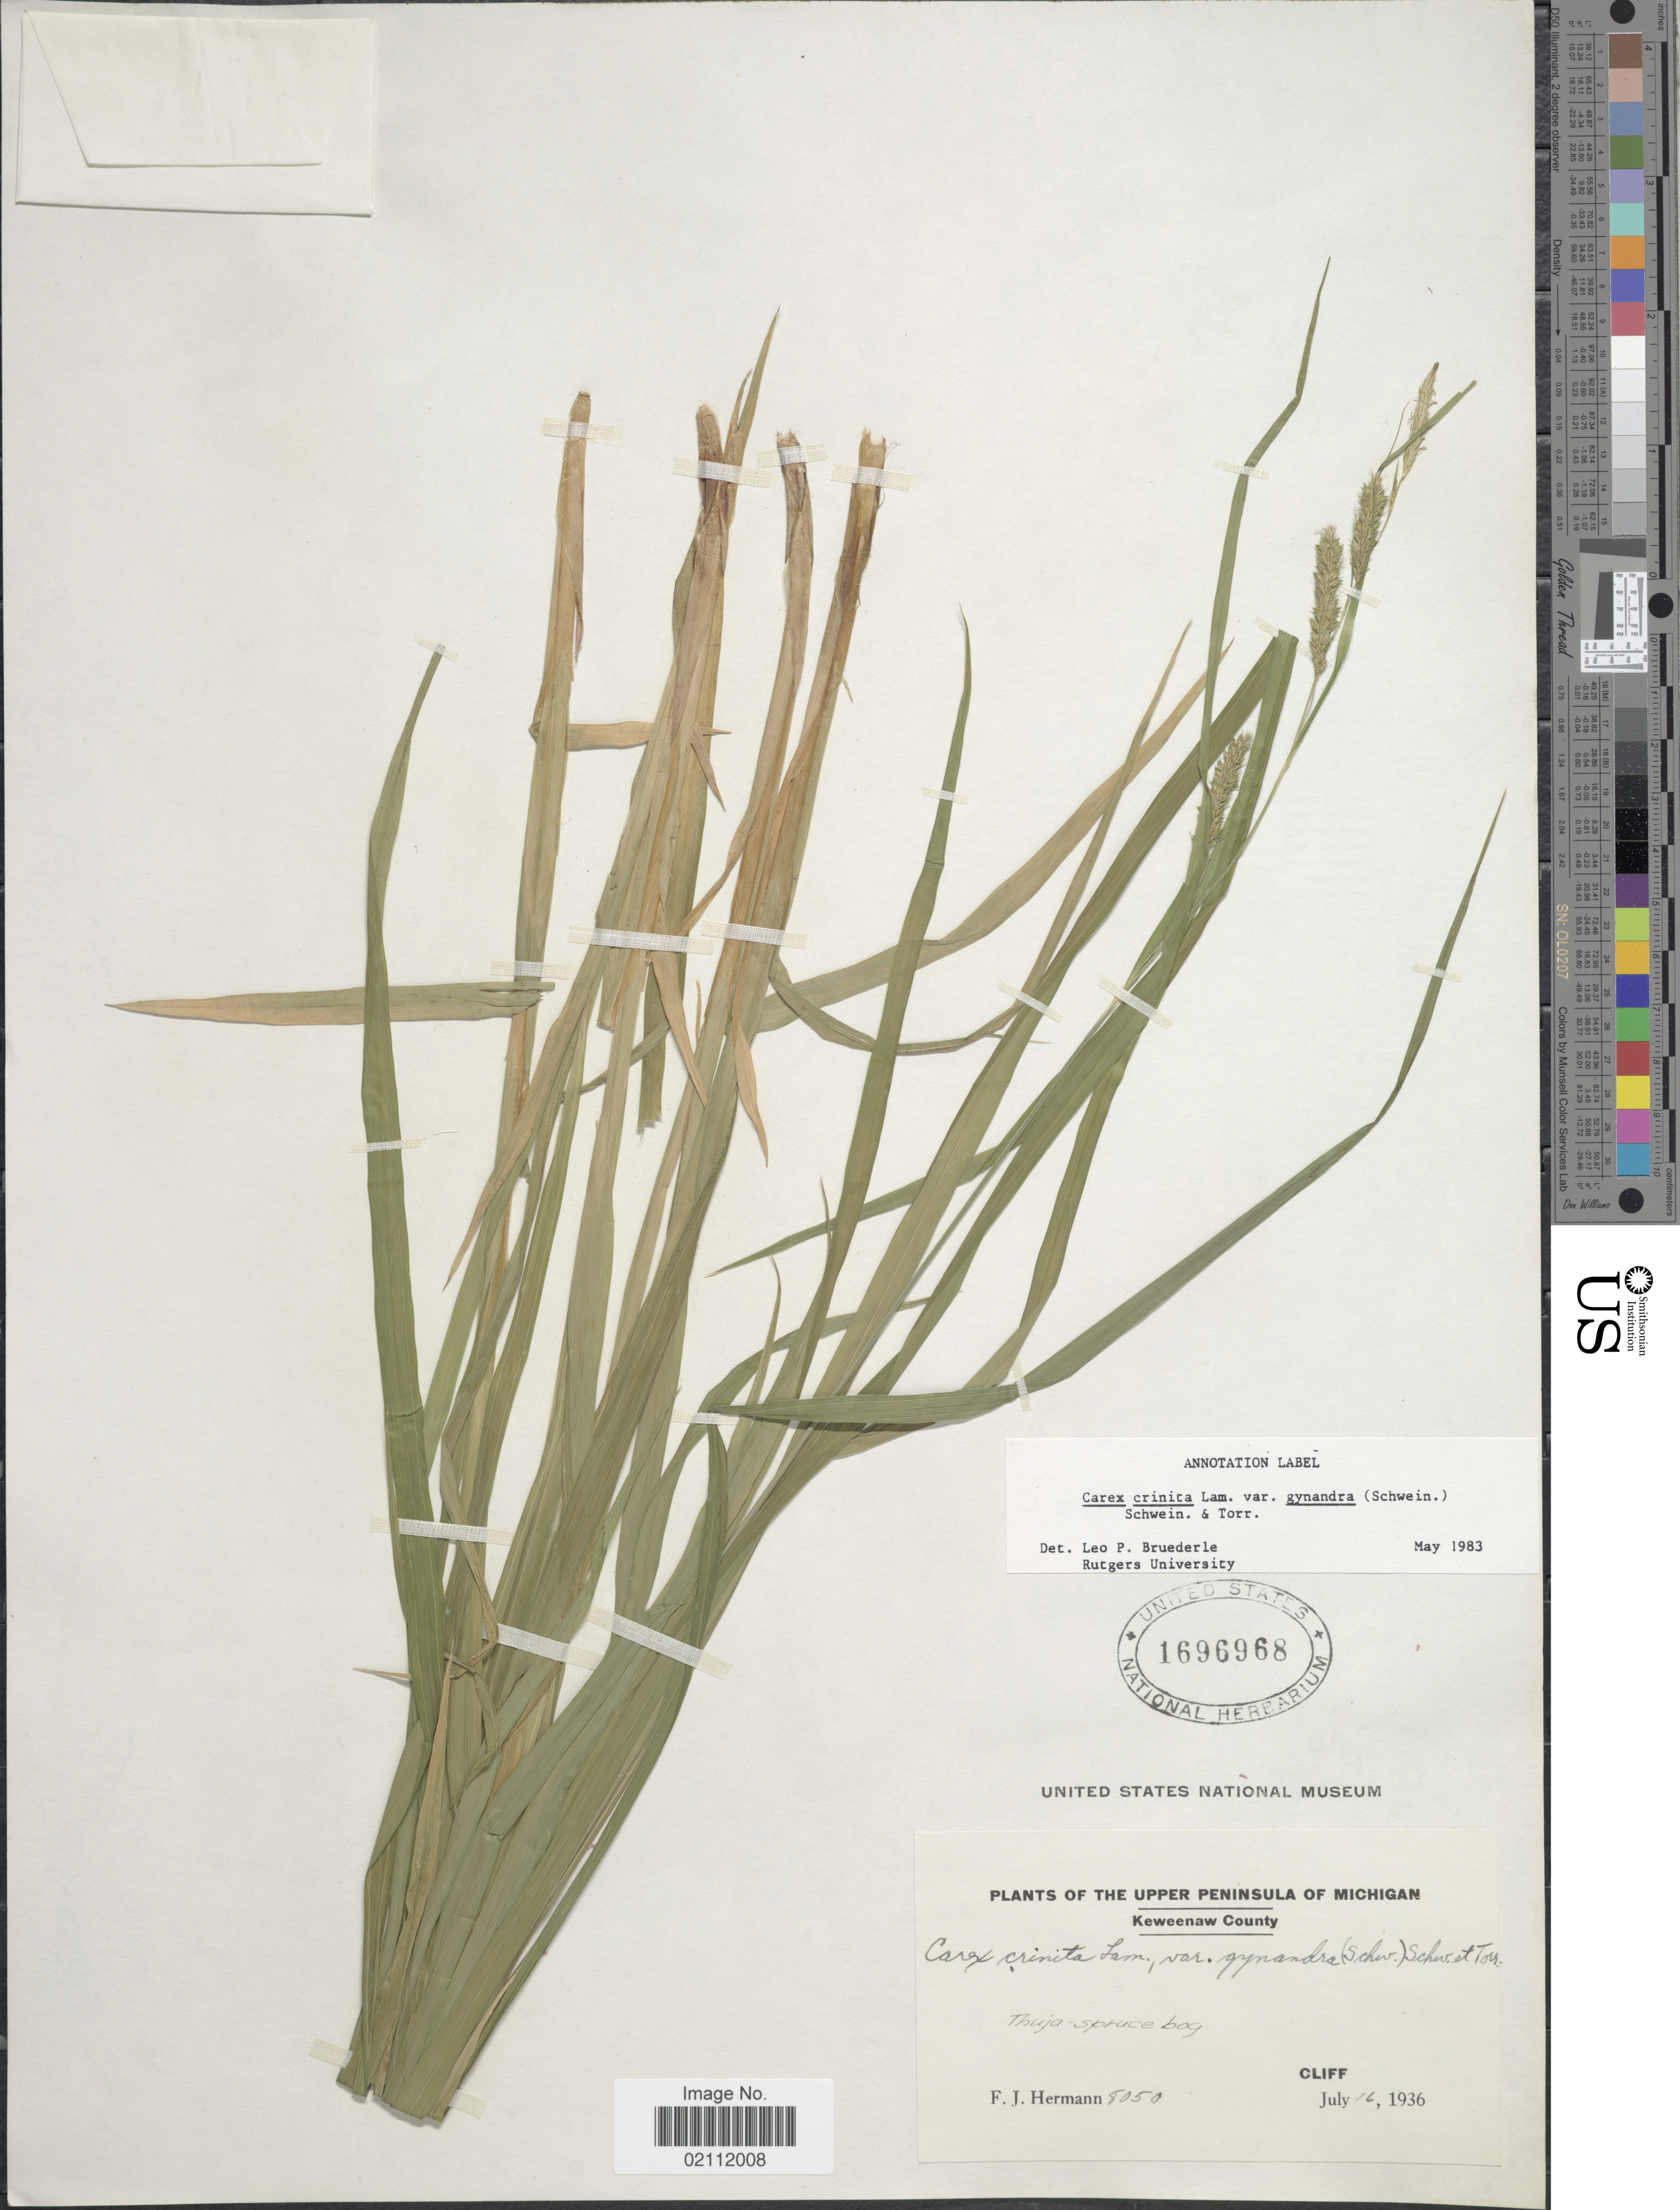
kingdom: Plantae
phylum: Tracheophyta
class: Liliopsida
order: Poales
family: Cyperaceae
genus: Carex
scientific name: Carex gynandra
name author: Schwein.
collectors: F. J. Hermann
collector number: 8050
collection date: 1936-07-16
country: United States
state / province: Michigan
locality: Upper Peninsula of Michigan. Keweenaw County, Cliff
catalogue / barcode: US 1696968